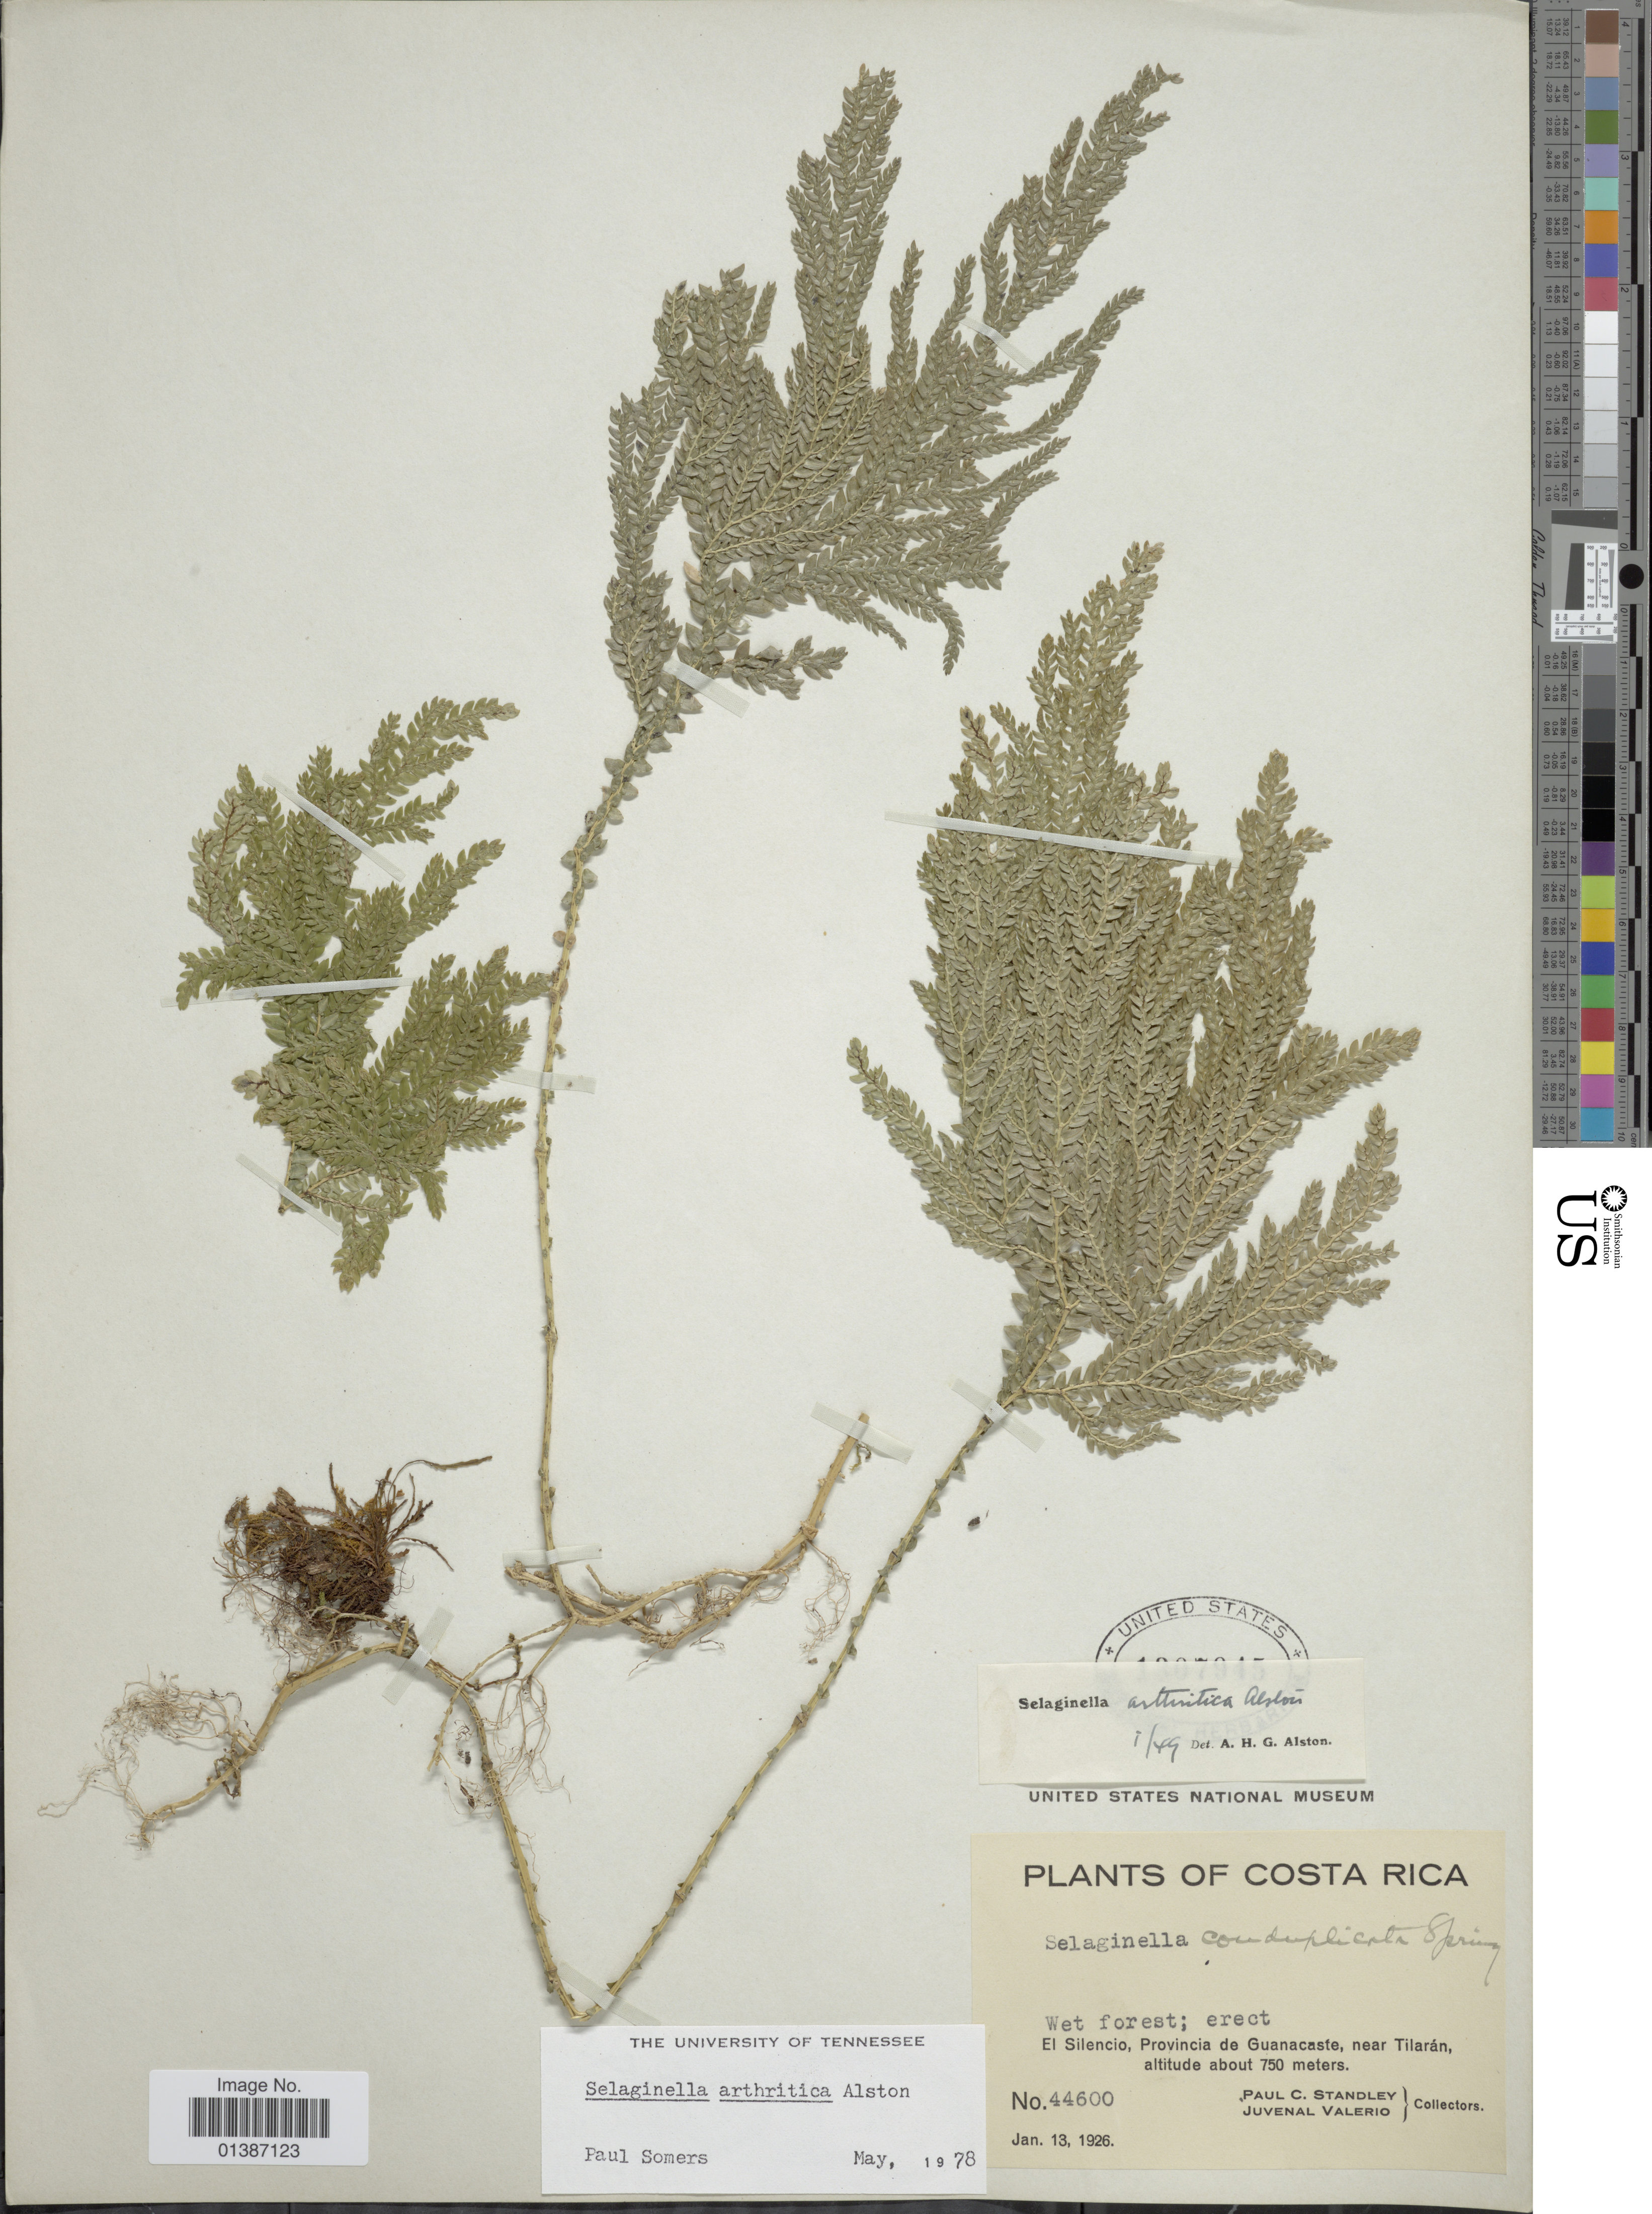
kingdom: Plantae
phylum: Tracheophyta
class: Lycopodiopsida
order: Selaginellales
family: Selaginellaceae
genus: Selaginella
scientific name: Selaginella arthritica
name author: Alston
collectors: P. C. Standley & J. Valerio R.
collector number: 44600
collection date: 1926-01-13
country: Costa Rica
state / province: Guanacaste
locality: El Silencio, Provincia de Guanacaste, near Tilarán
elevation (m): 750